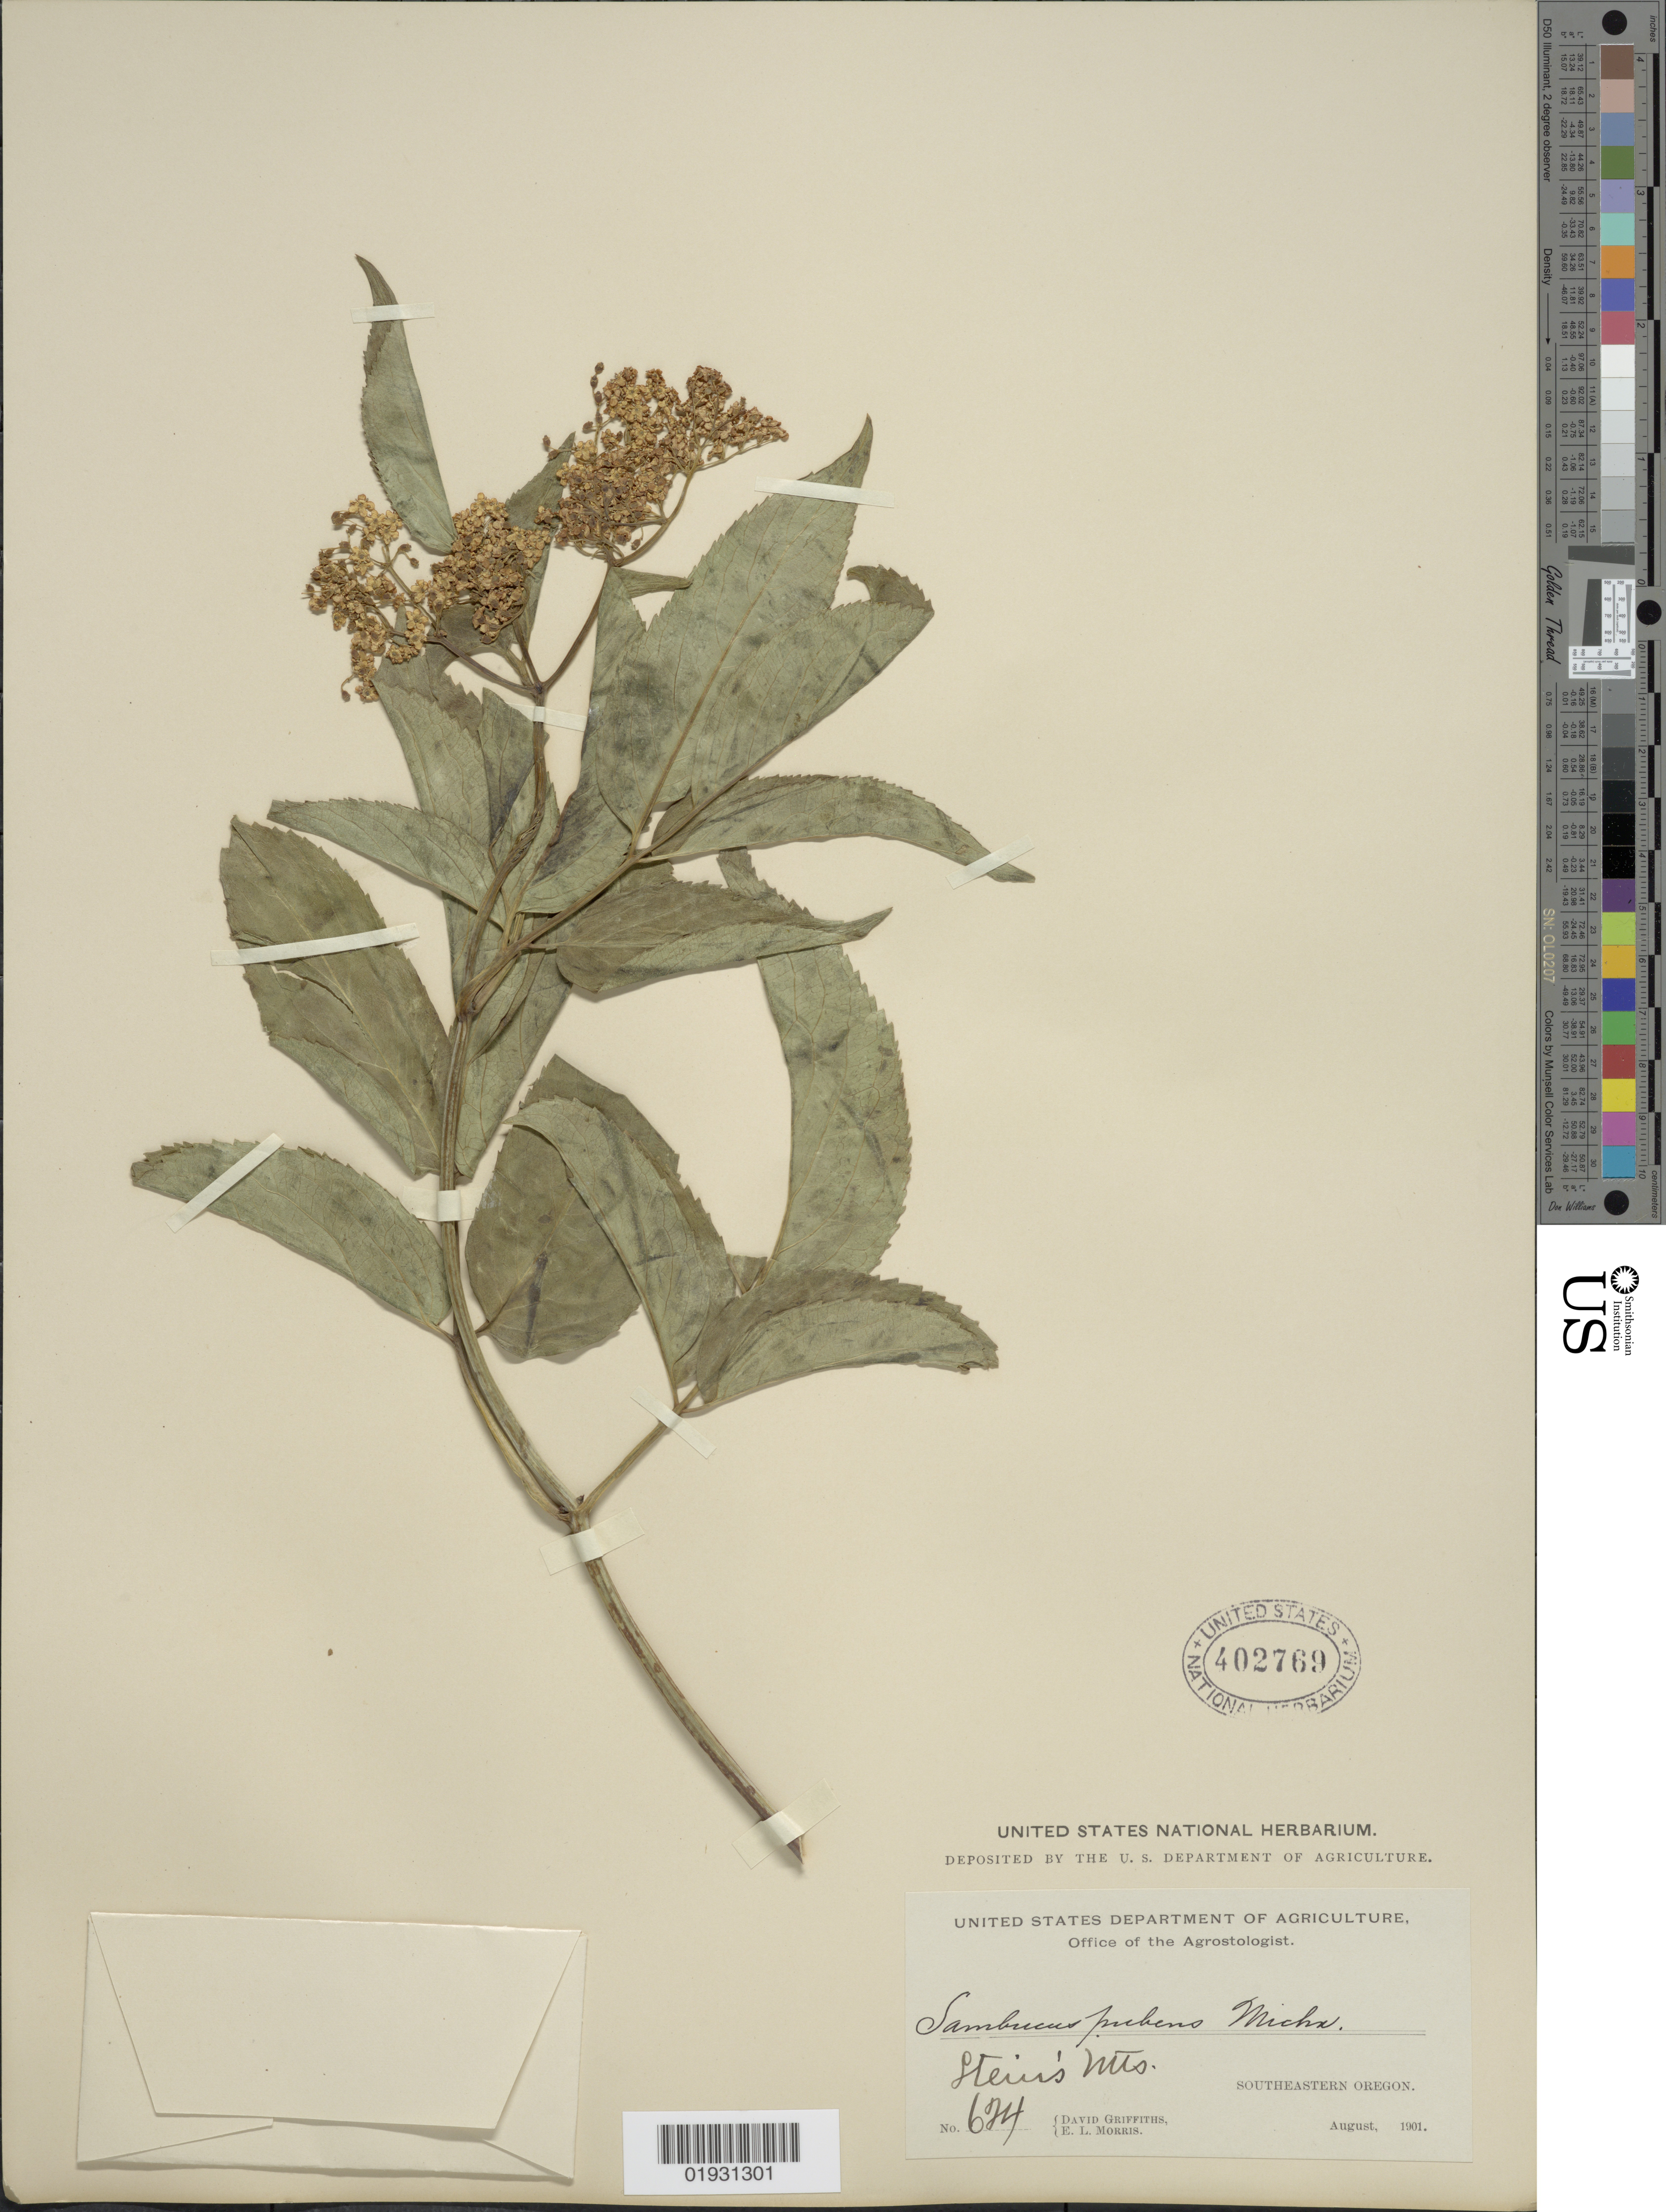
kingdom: Plantae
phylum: Tracheophyta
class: Magnoliopsida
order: Dipsacales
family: Viburnaceae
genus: Sambucus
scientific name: Sambucus racemosa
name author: L.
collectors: D. Griffiths & E. Morris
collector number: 624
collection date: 1901-08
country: United States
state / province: Oregon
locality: Steins Mts. [Steens Mts.], Southeastern Oregon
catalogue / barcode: US 402769